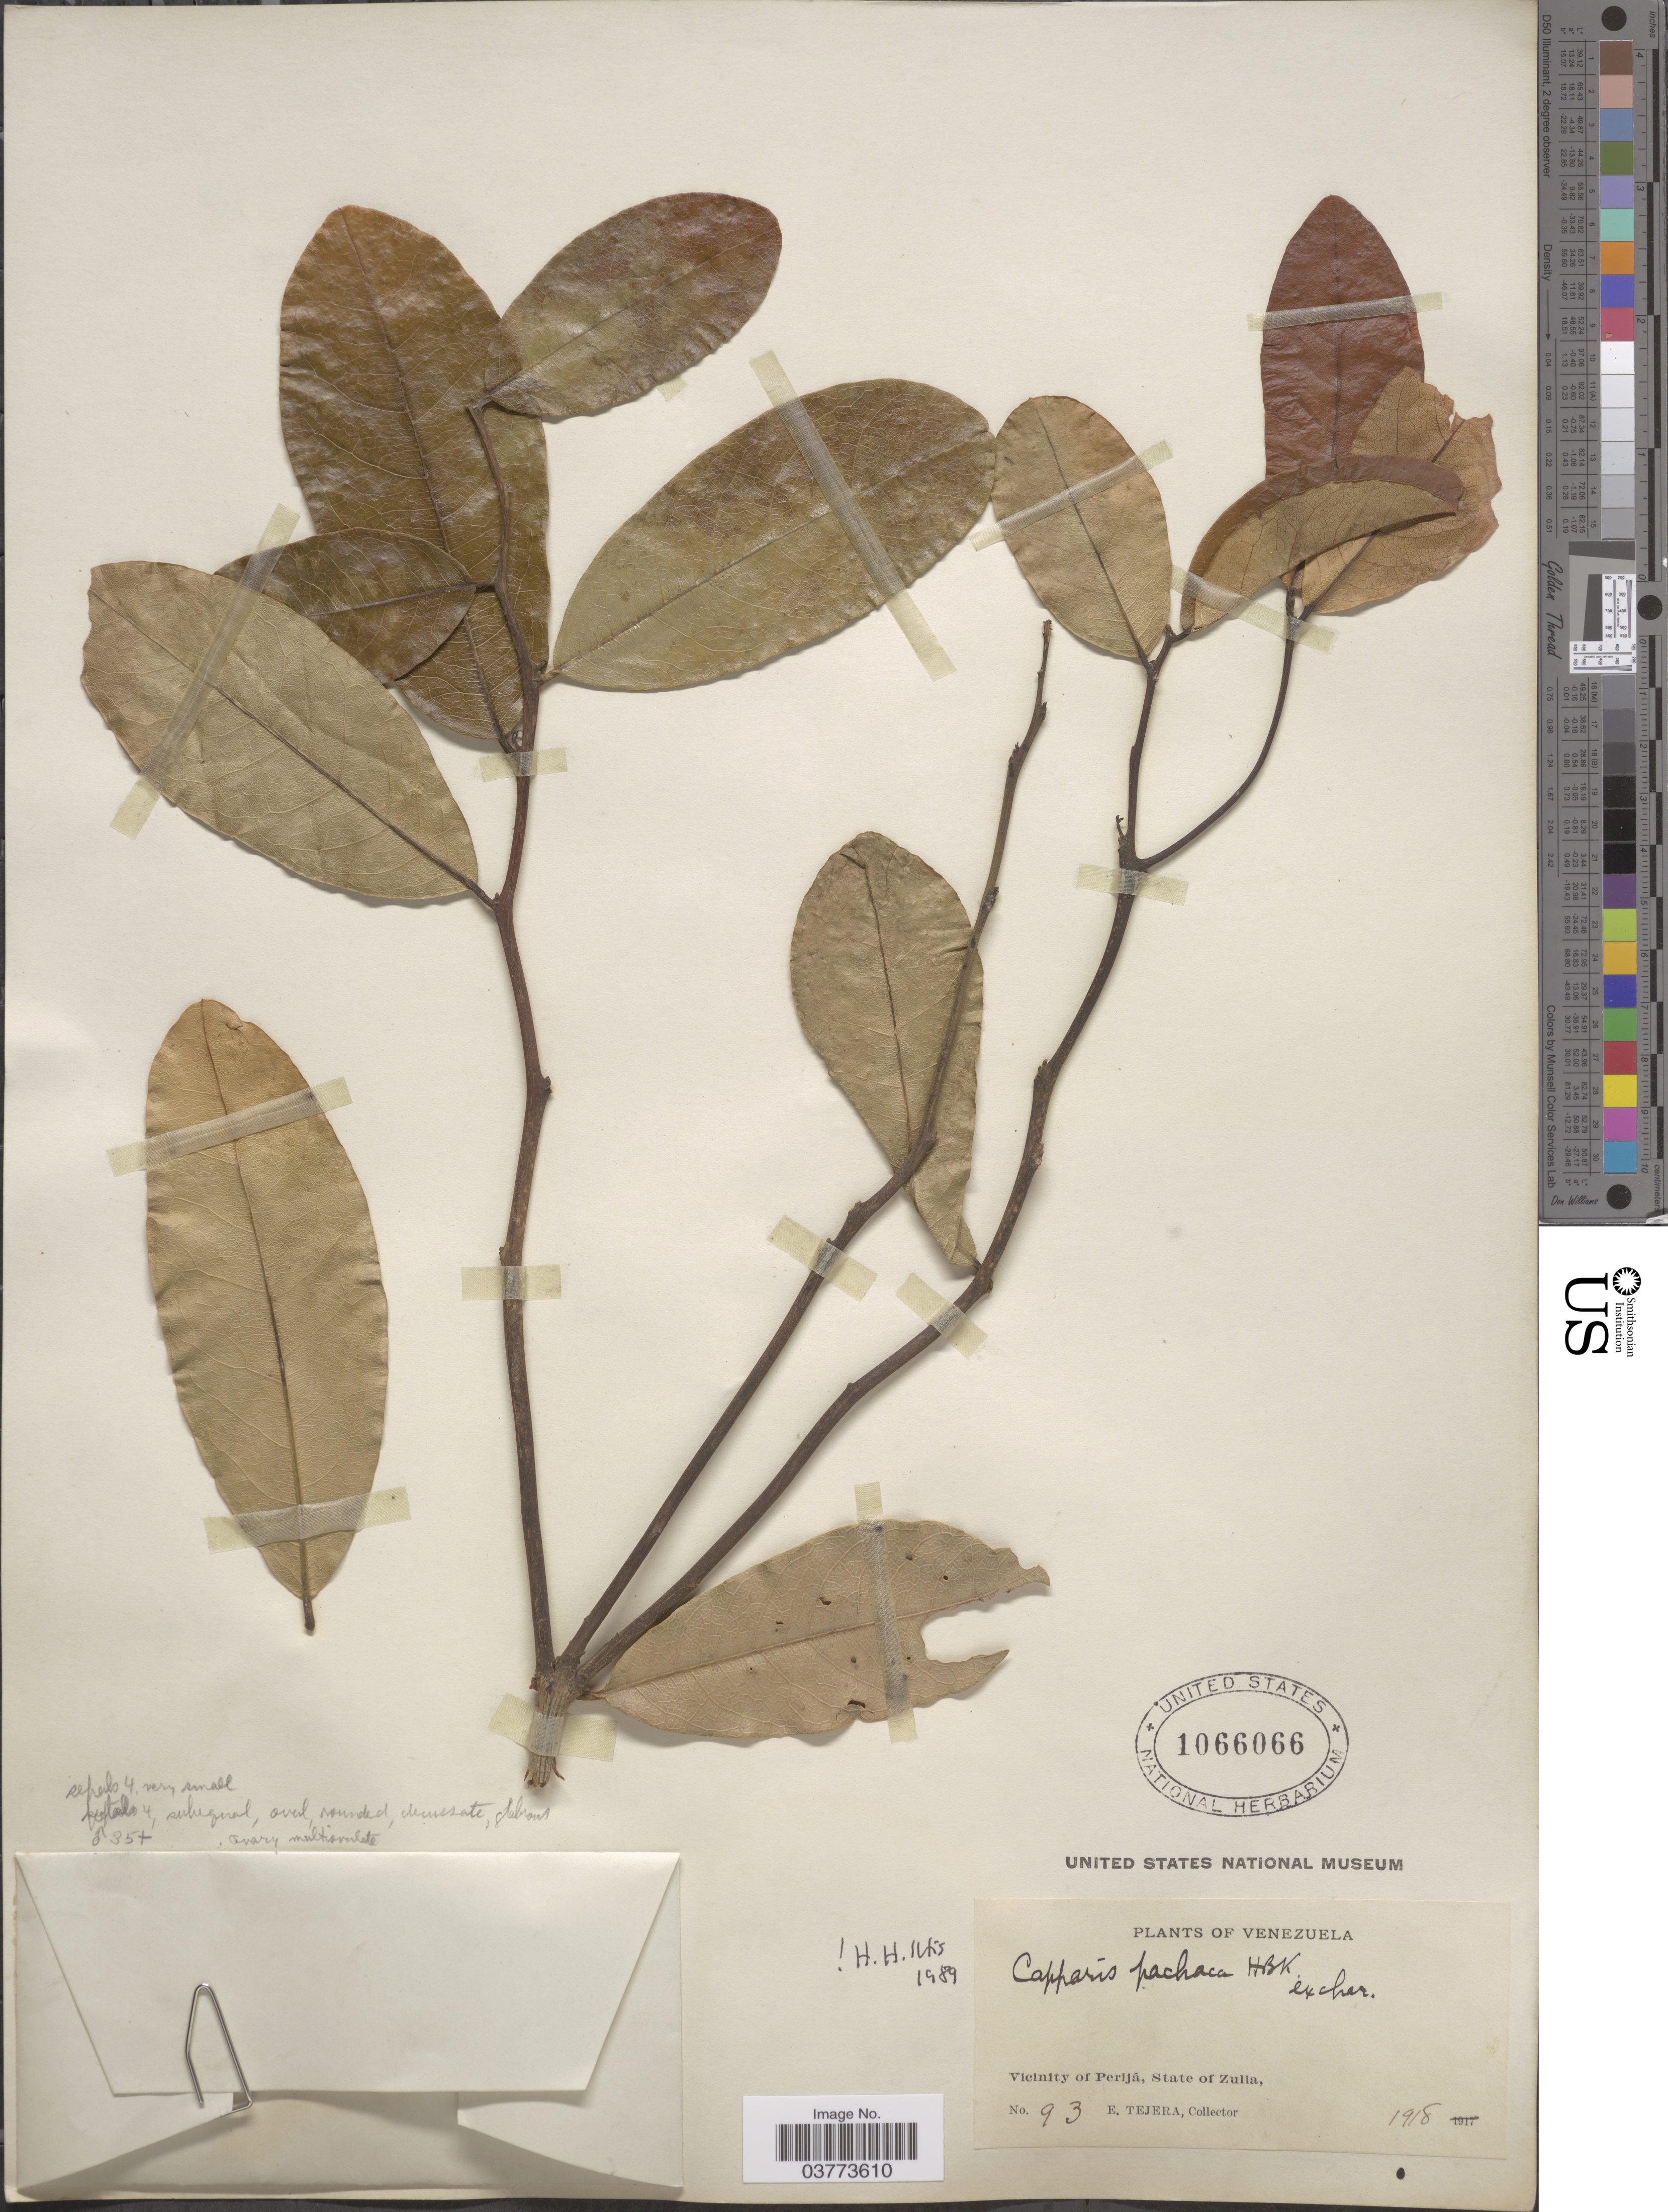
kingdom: Plantae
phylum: Tracheophyta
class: Magnoliopsida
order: Brassicales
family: Capparaceae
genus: Neocapparis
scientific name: Neocapparis pachaca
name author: (Kunth) Cornejo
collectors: E. Tejera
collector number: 93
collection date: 1918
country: Venezuela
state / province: Zulia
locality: Vicinity of Perijá.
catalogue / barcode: US 1066066